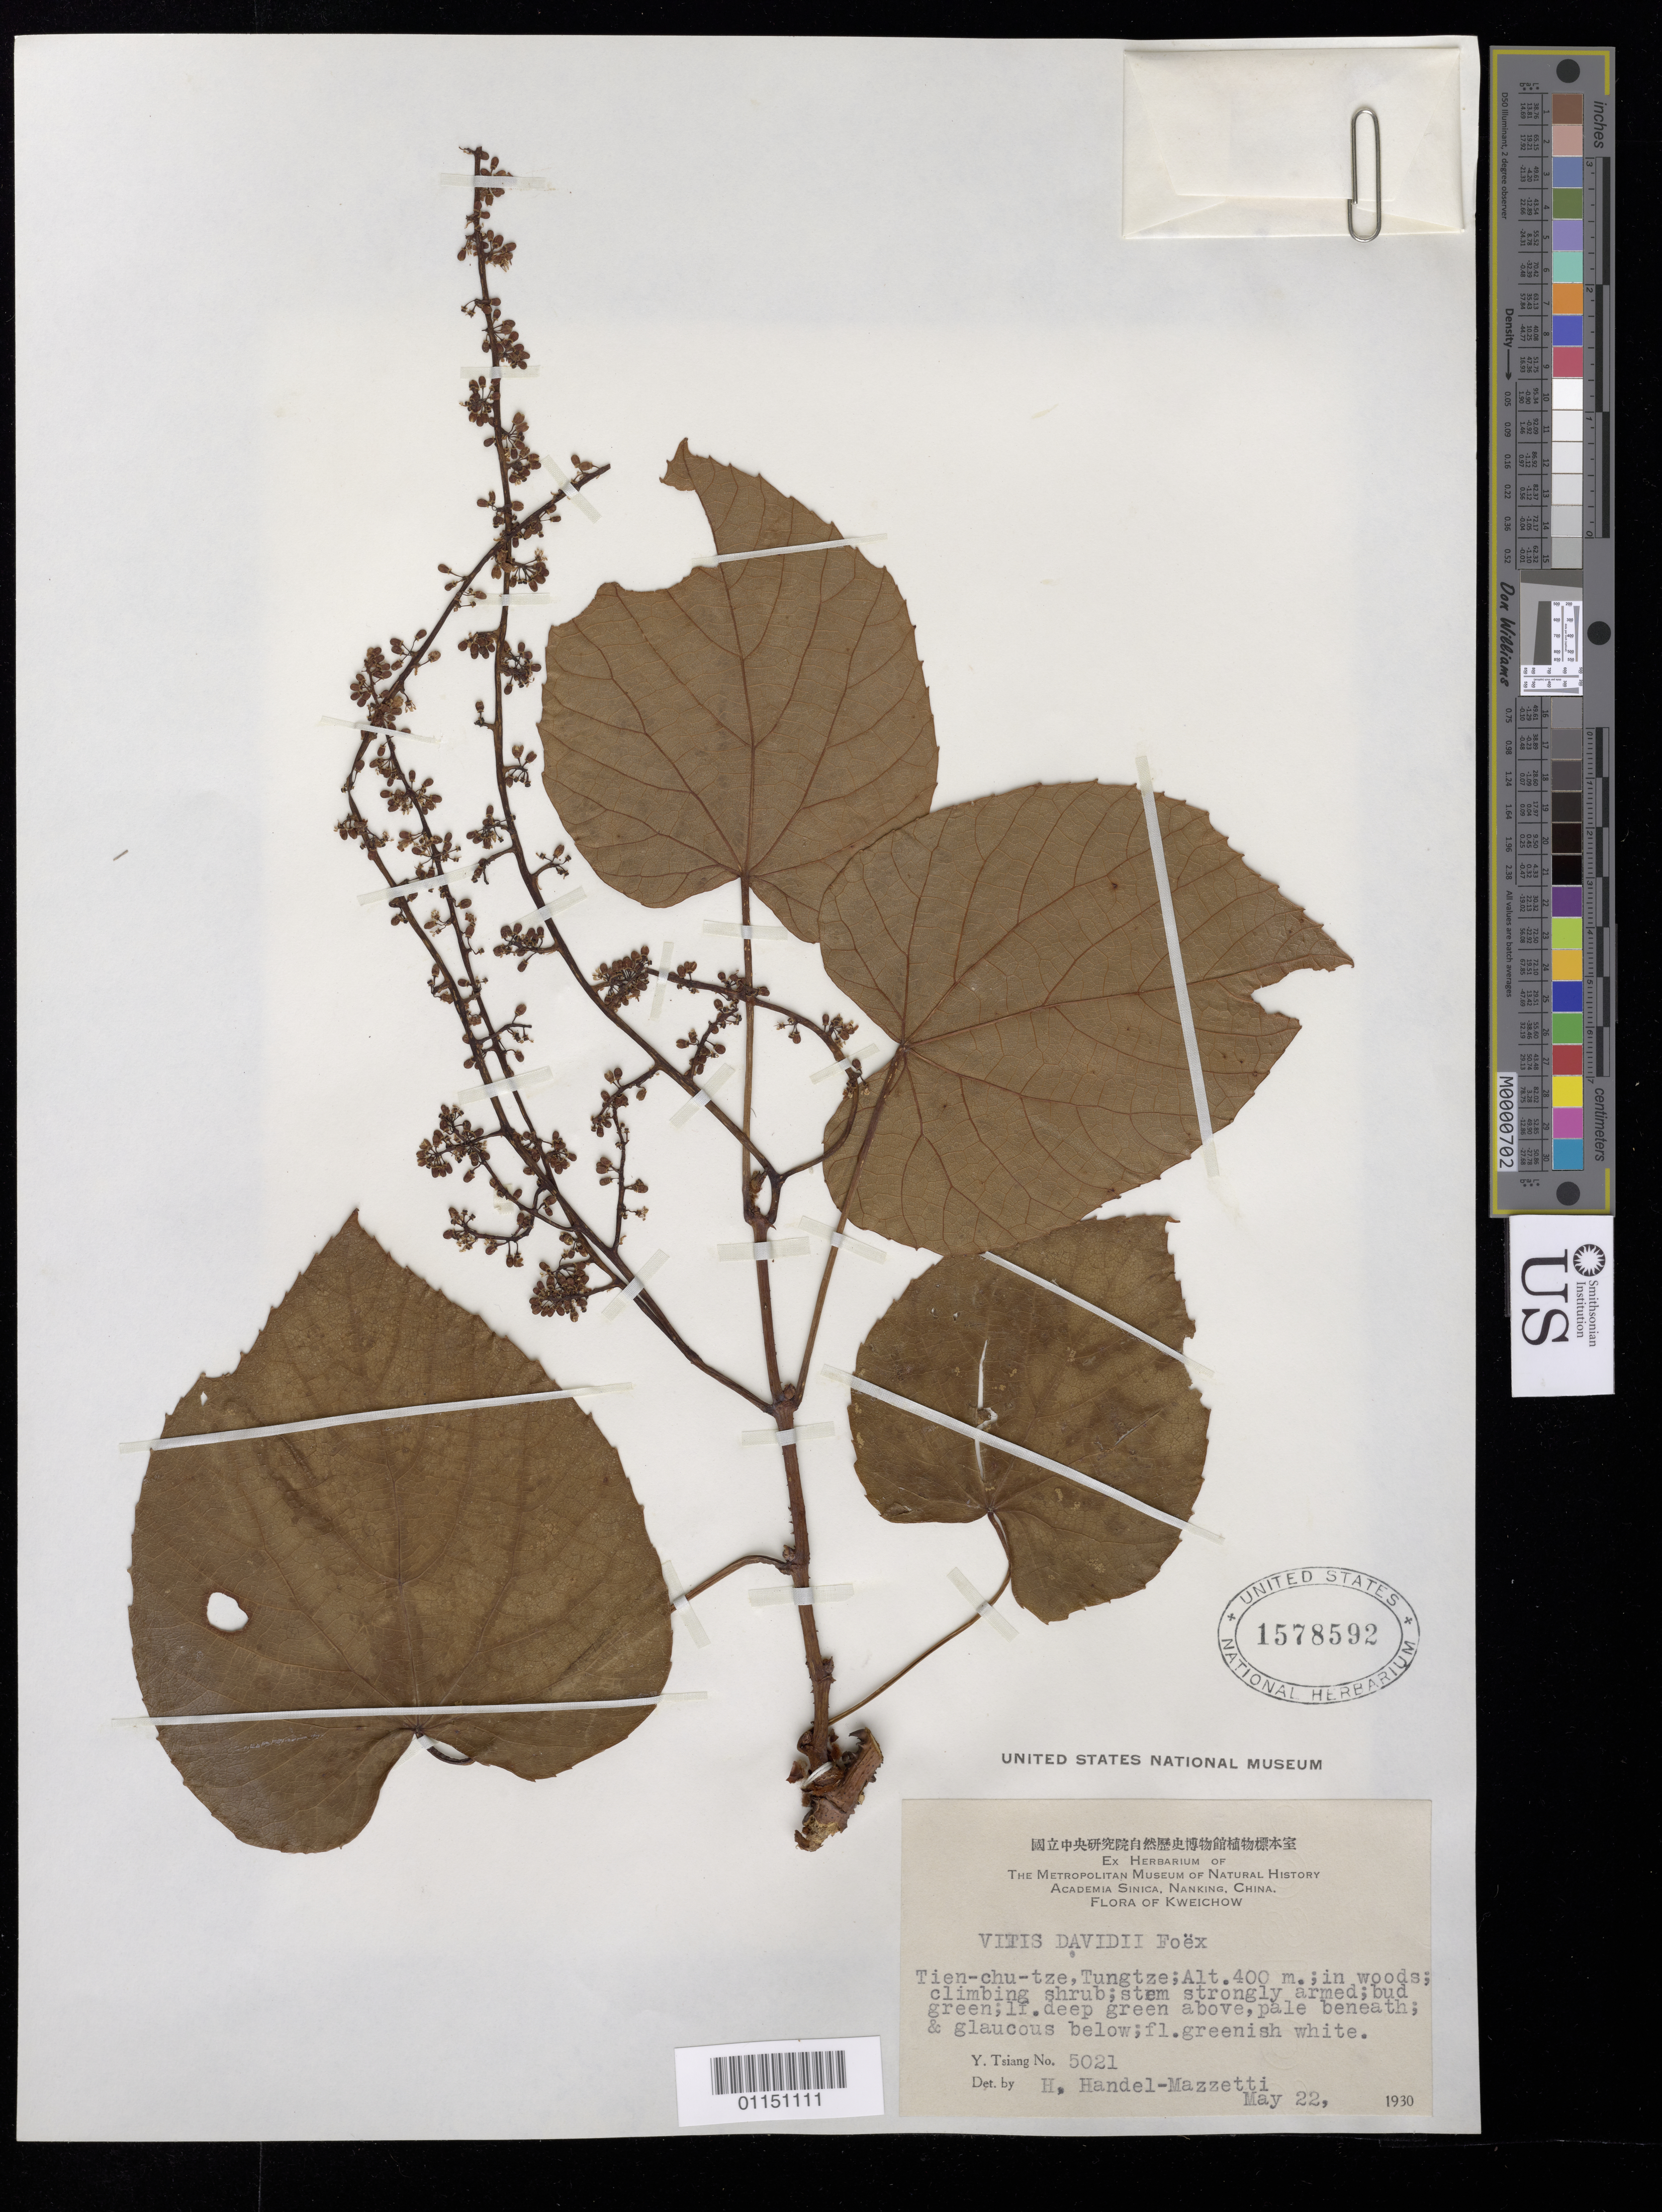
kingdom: Plantae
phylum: Tracheophyta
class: Magnoliopsida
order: Vitales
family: Vitaceae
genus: Vitis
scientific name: Vitis armata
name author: Diels & Gilg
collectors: H. Handel-Mazzetti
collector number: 5021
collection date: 1930-05-22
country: China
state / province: Guizhou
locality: Tien-chu-tze, Tungtze.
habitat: In woods; climbing shrub.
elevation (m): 400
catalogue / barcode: US 1578592